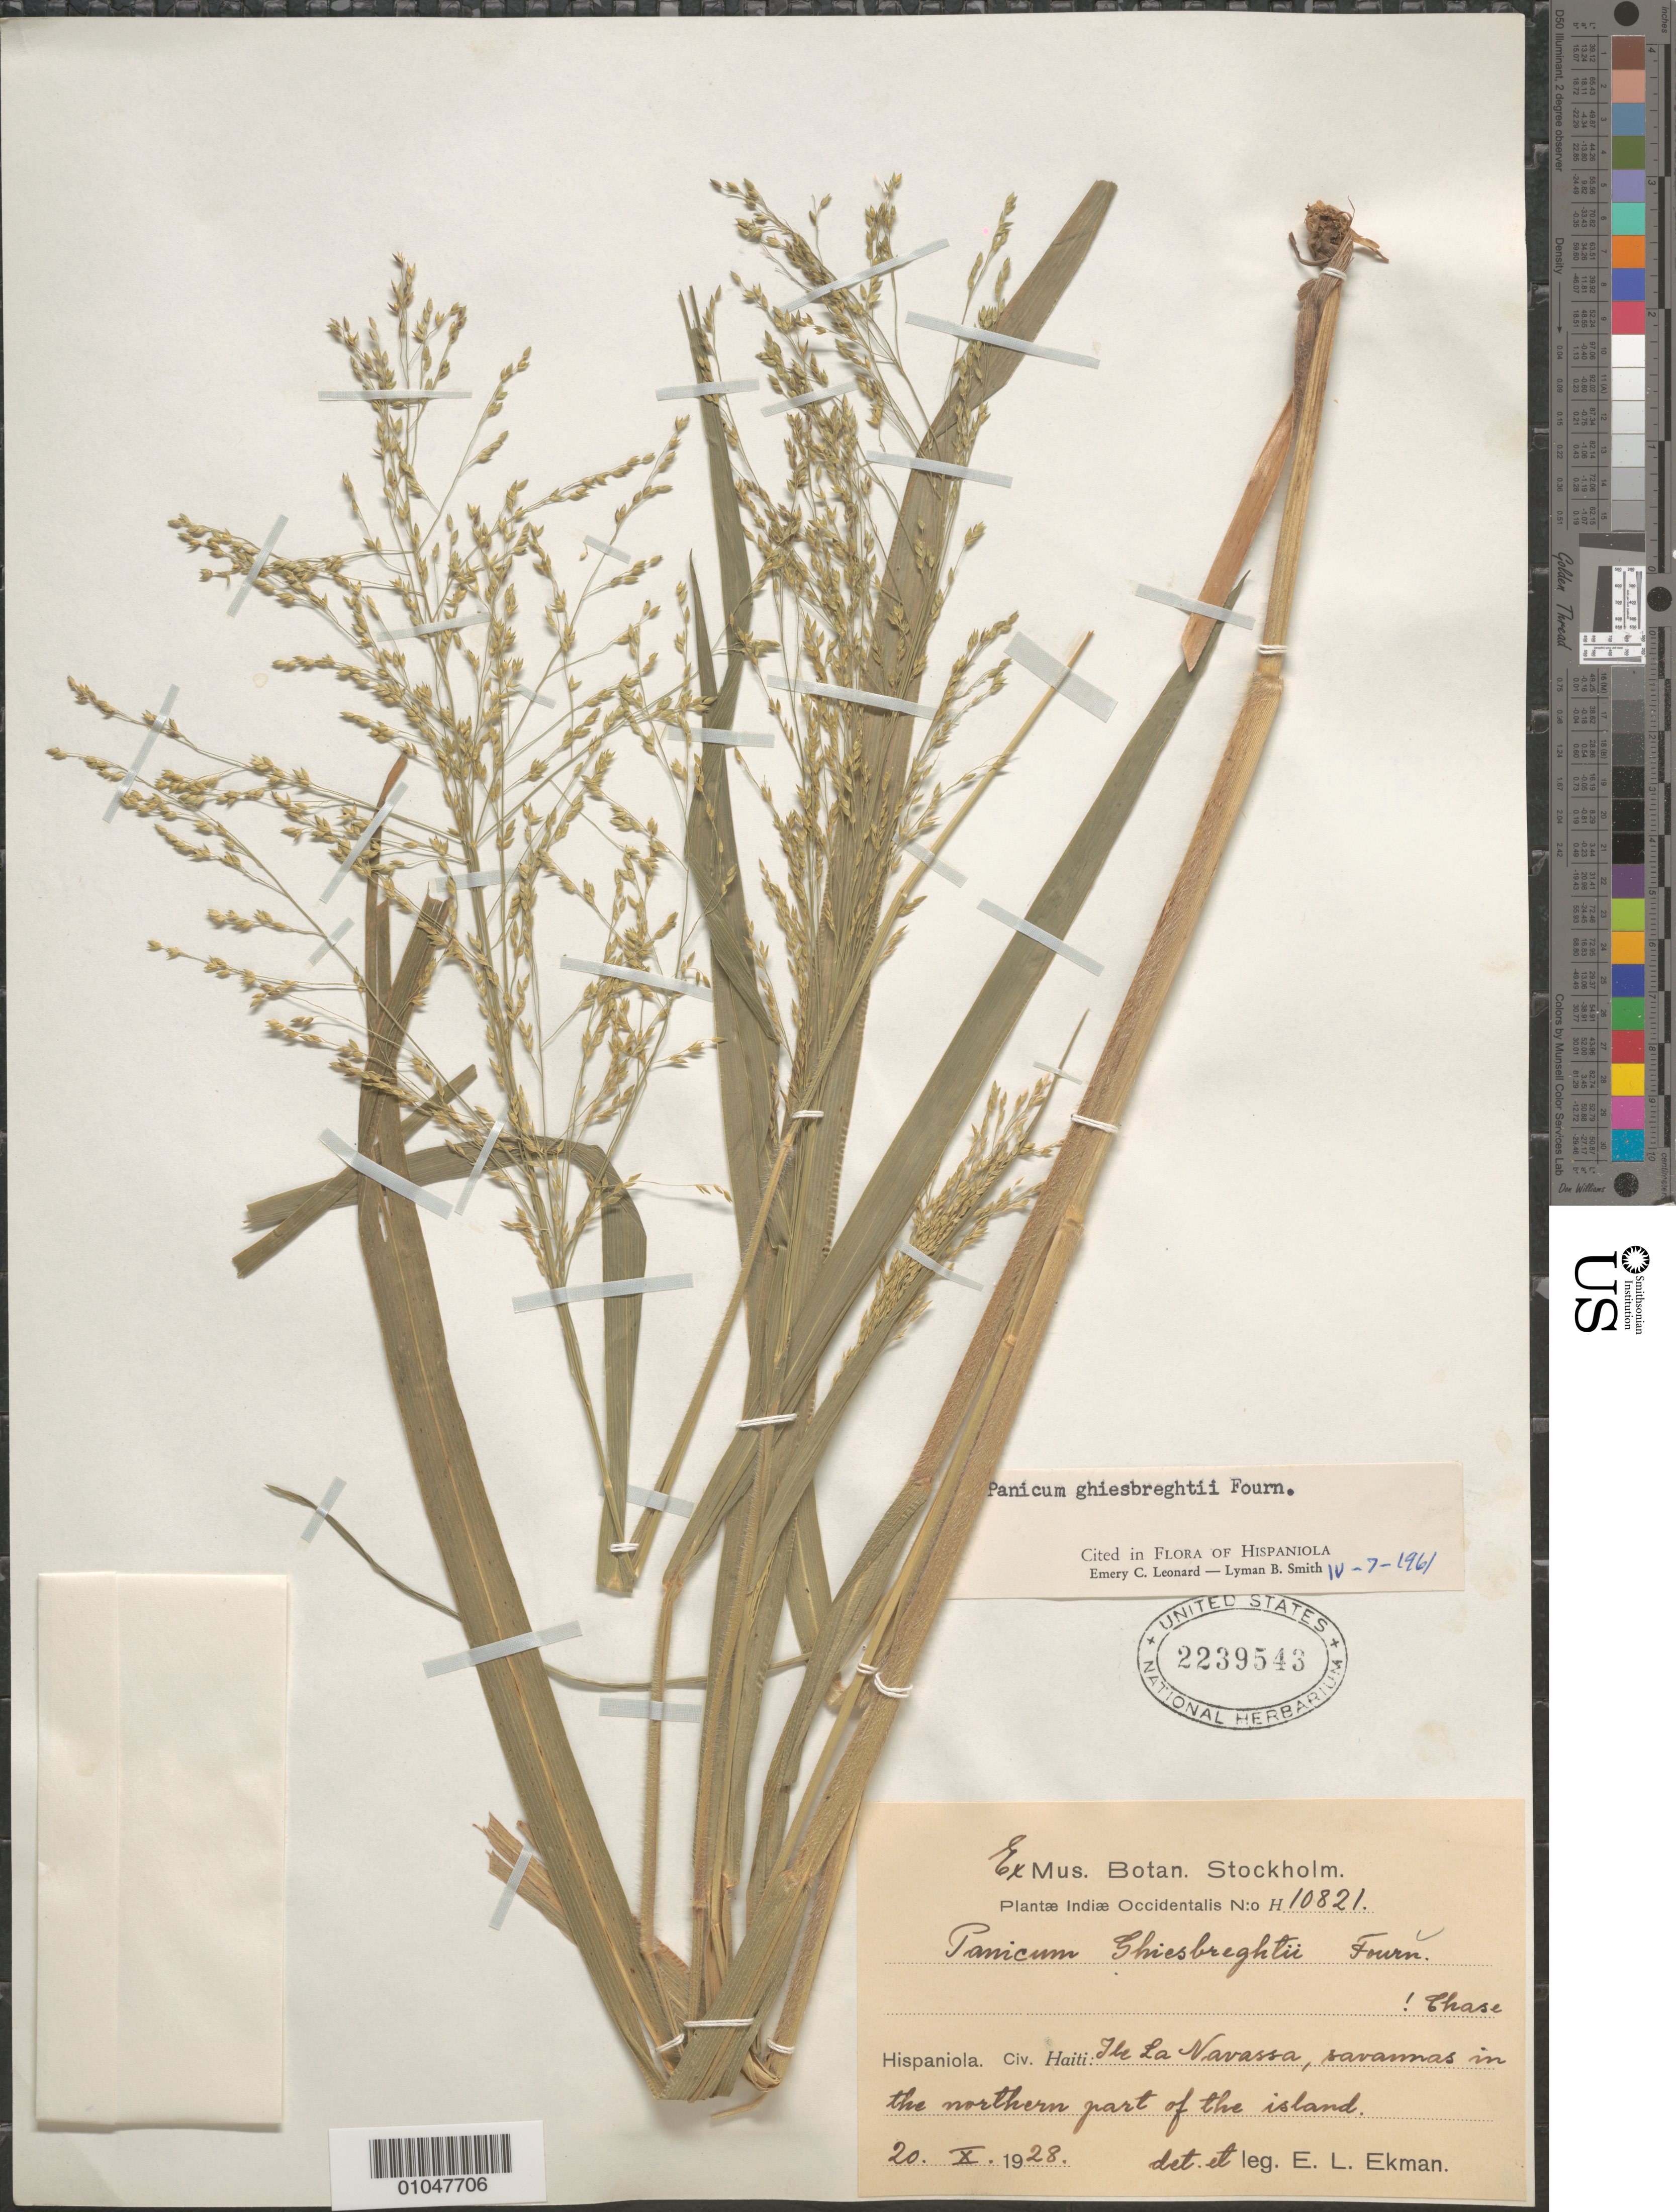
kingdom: Plantae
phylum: Tracheophyta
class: Liliopsida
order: Poales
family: Poaceae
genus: Panicum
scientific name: Panicum ghiesbreghtii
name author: E. Fourn.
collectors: E. L. Ekman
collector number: H 10821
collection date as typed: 20 Oct 1928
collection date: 1928-10-20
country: Haiti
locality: The la Navassa, savannas in the N part of the island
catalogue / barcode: US 2239543